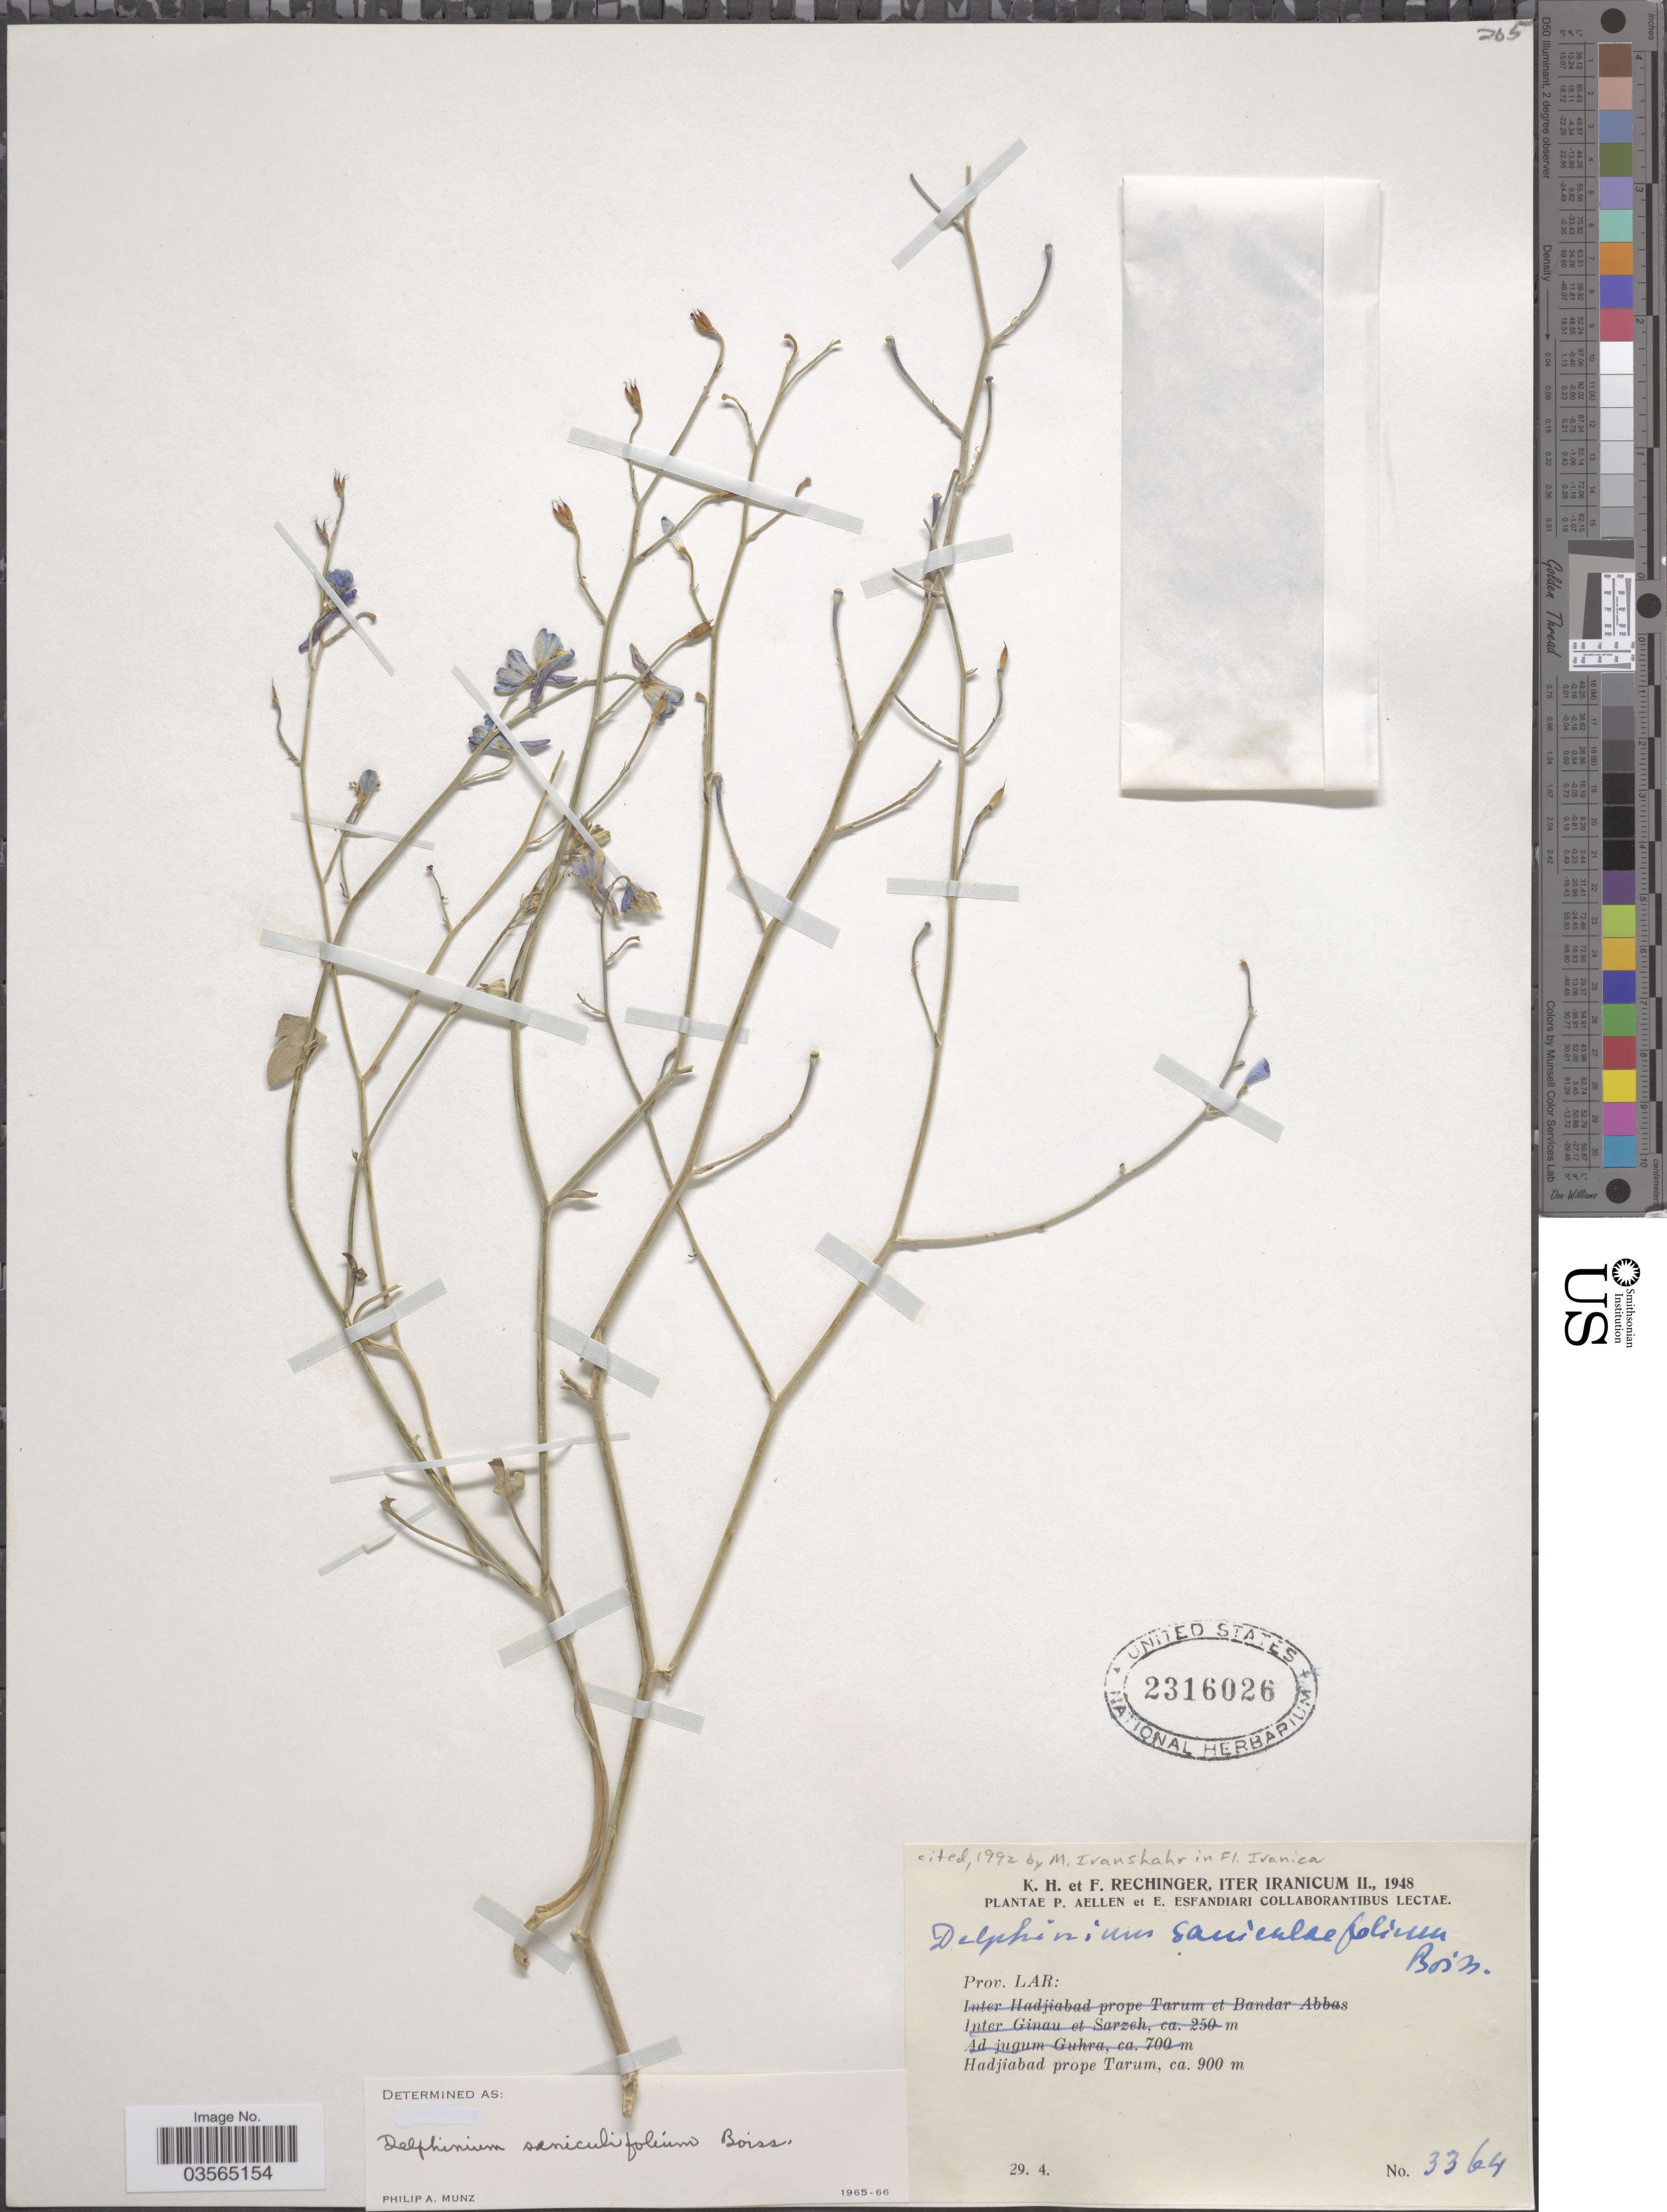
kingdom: Plantae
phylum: Tracheophyta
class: Magnoliopsida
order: Ranunculales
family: Ranunculaceae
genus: Delphinium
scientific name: Delphinium saniculifolium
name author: Boiss.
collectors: K. H. Rechinger & F. Rechinger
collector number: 3364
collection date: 1948-04-29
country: Iran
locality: Prov Lar. Hadjiabad prope Tarum.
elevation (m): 900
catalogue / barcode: US 2316026